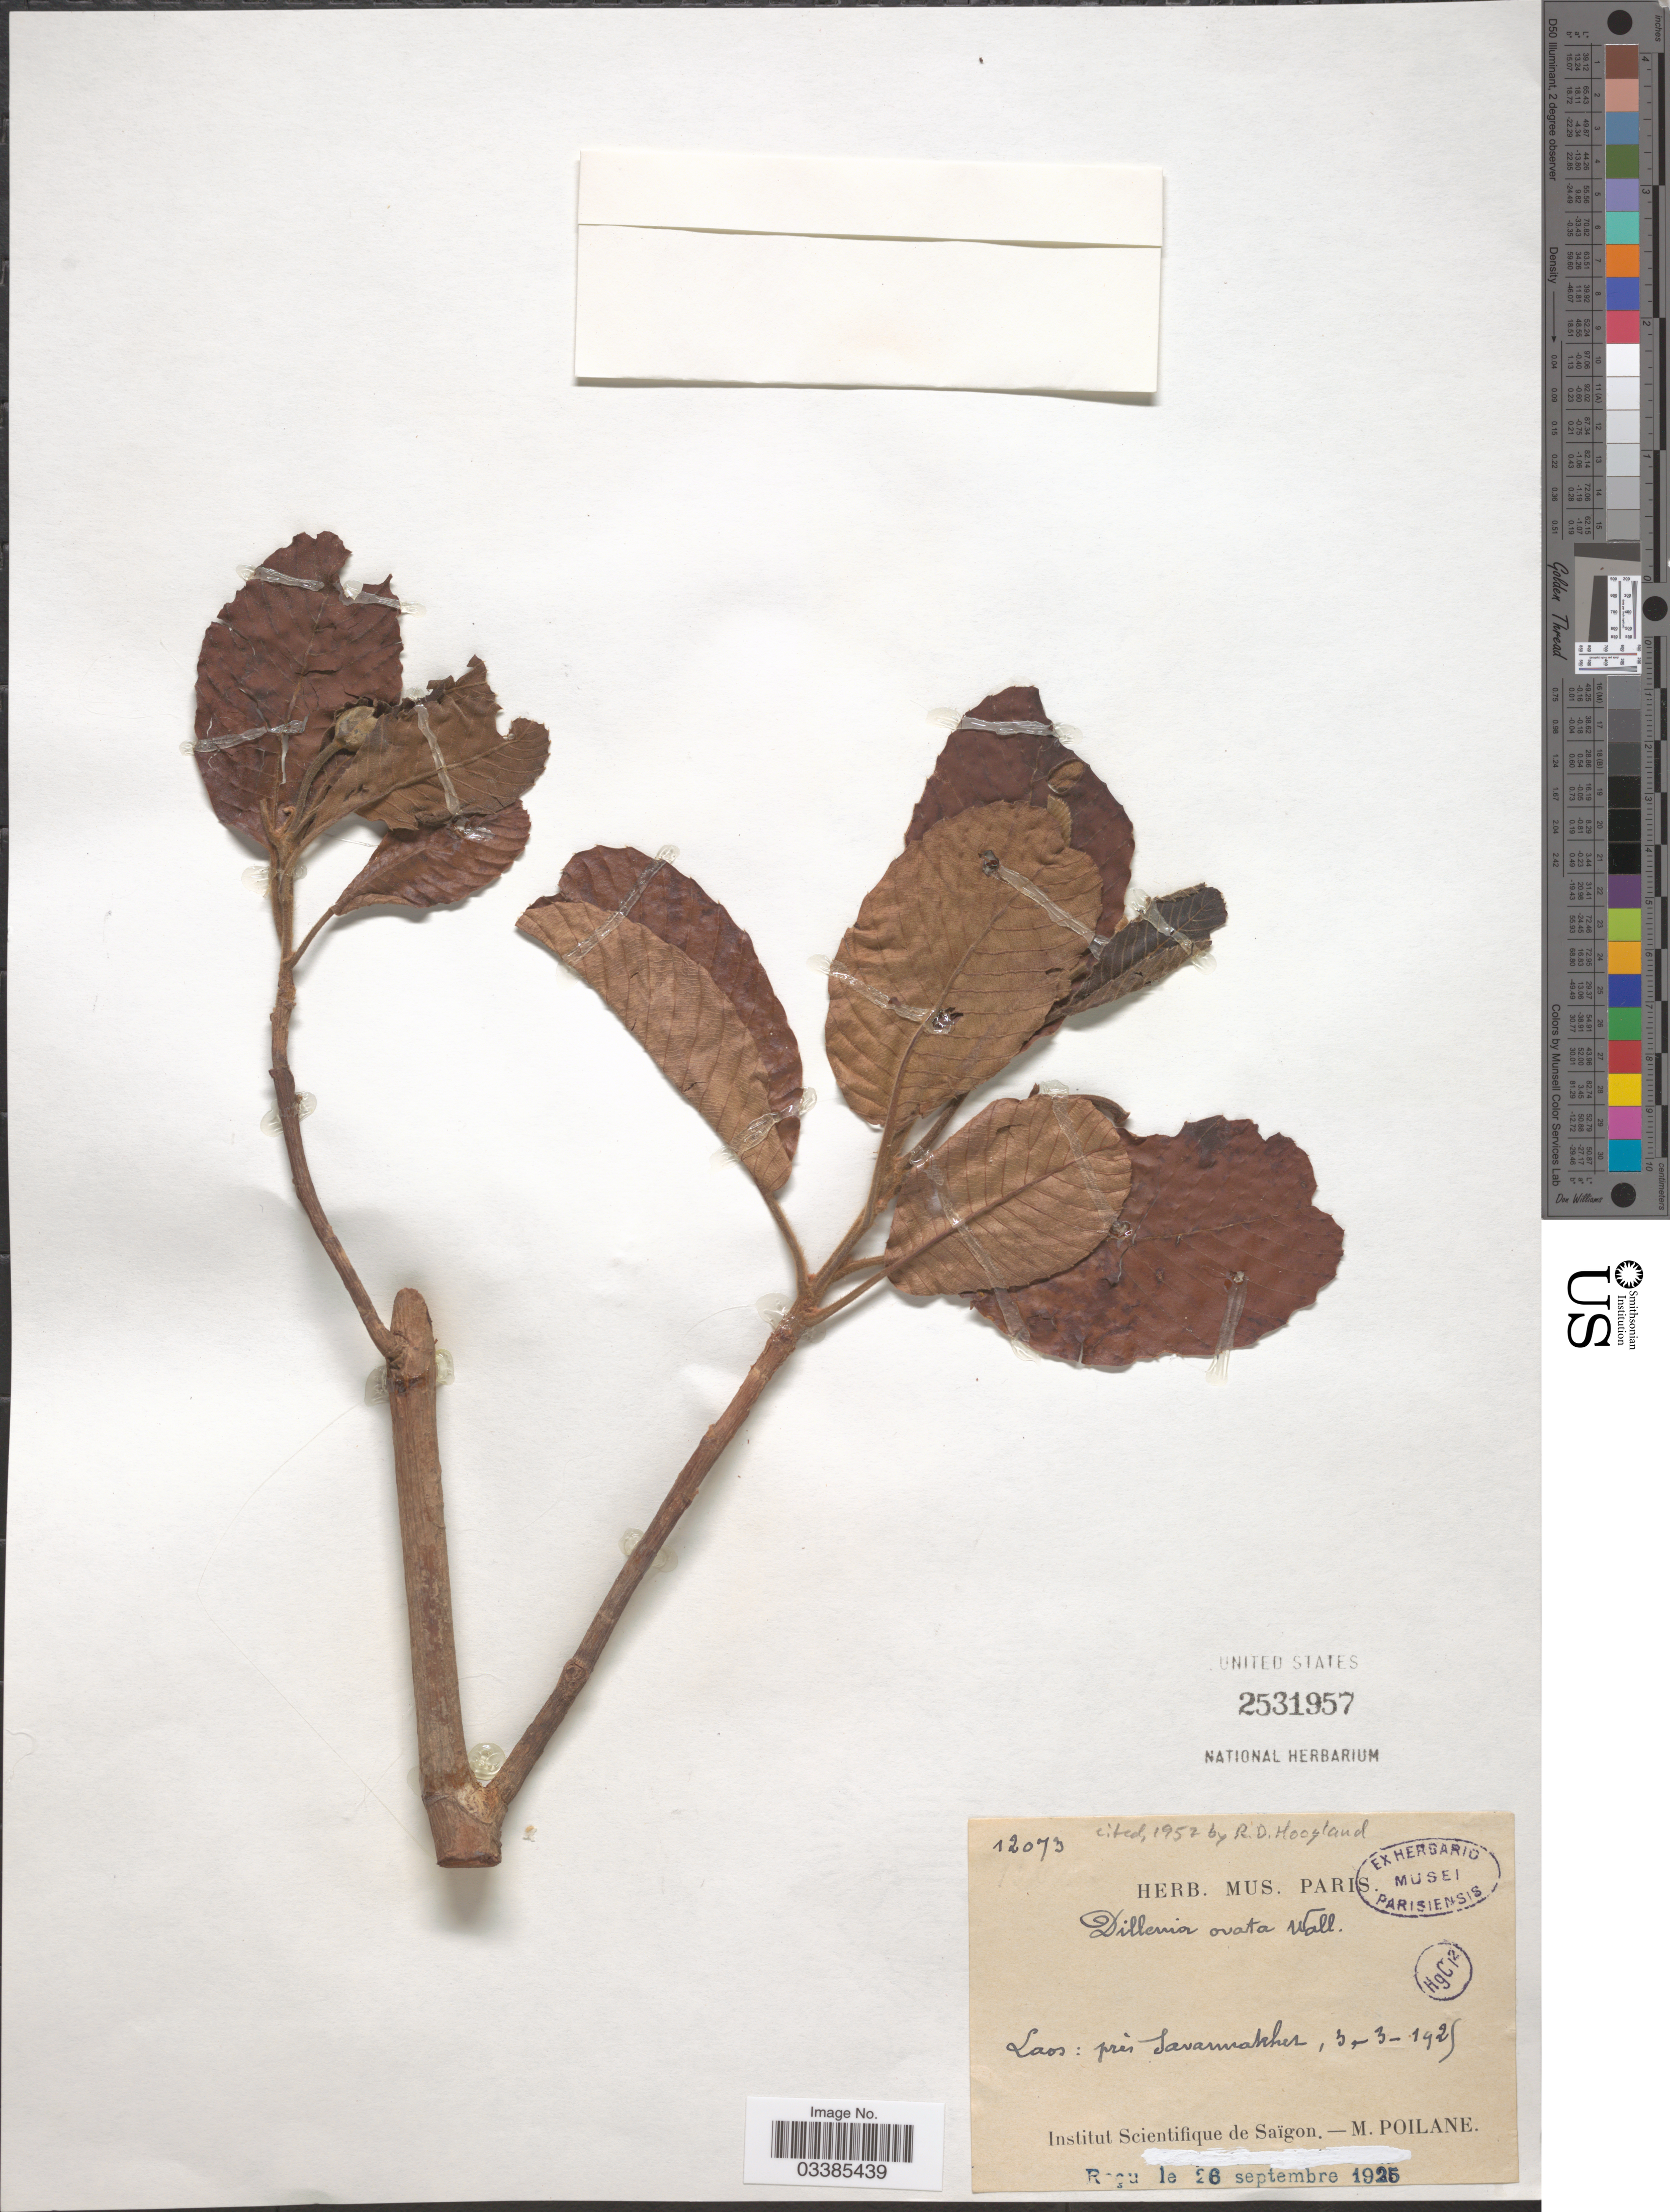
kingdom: Plantae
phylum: Tracheophyta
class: Magnoliopsida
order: Dilleniales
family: Dilleniaceae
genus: Dillenia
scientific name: Dillenia ovata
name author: Wall. ex Hook. f. & Thoms.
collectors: M. Poilane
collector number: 12073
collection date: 1925-03-03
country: Laos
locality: Laos: près Savannakhet.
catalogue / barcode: US 2531957